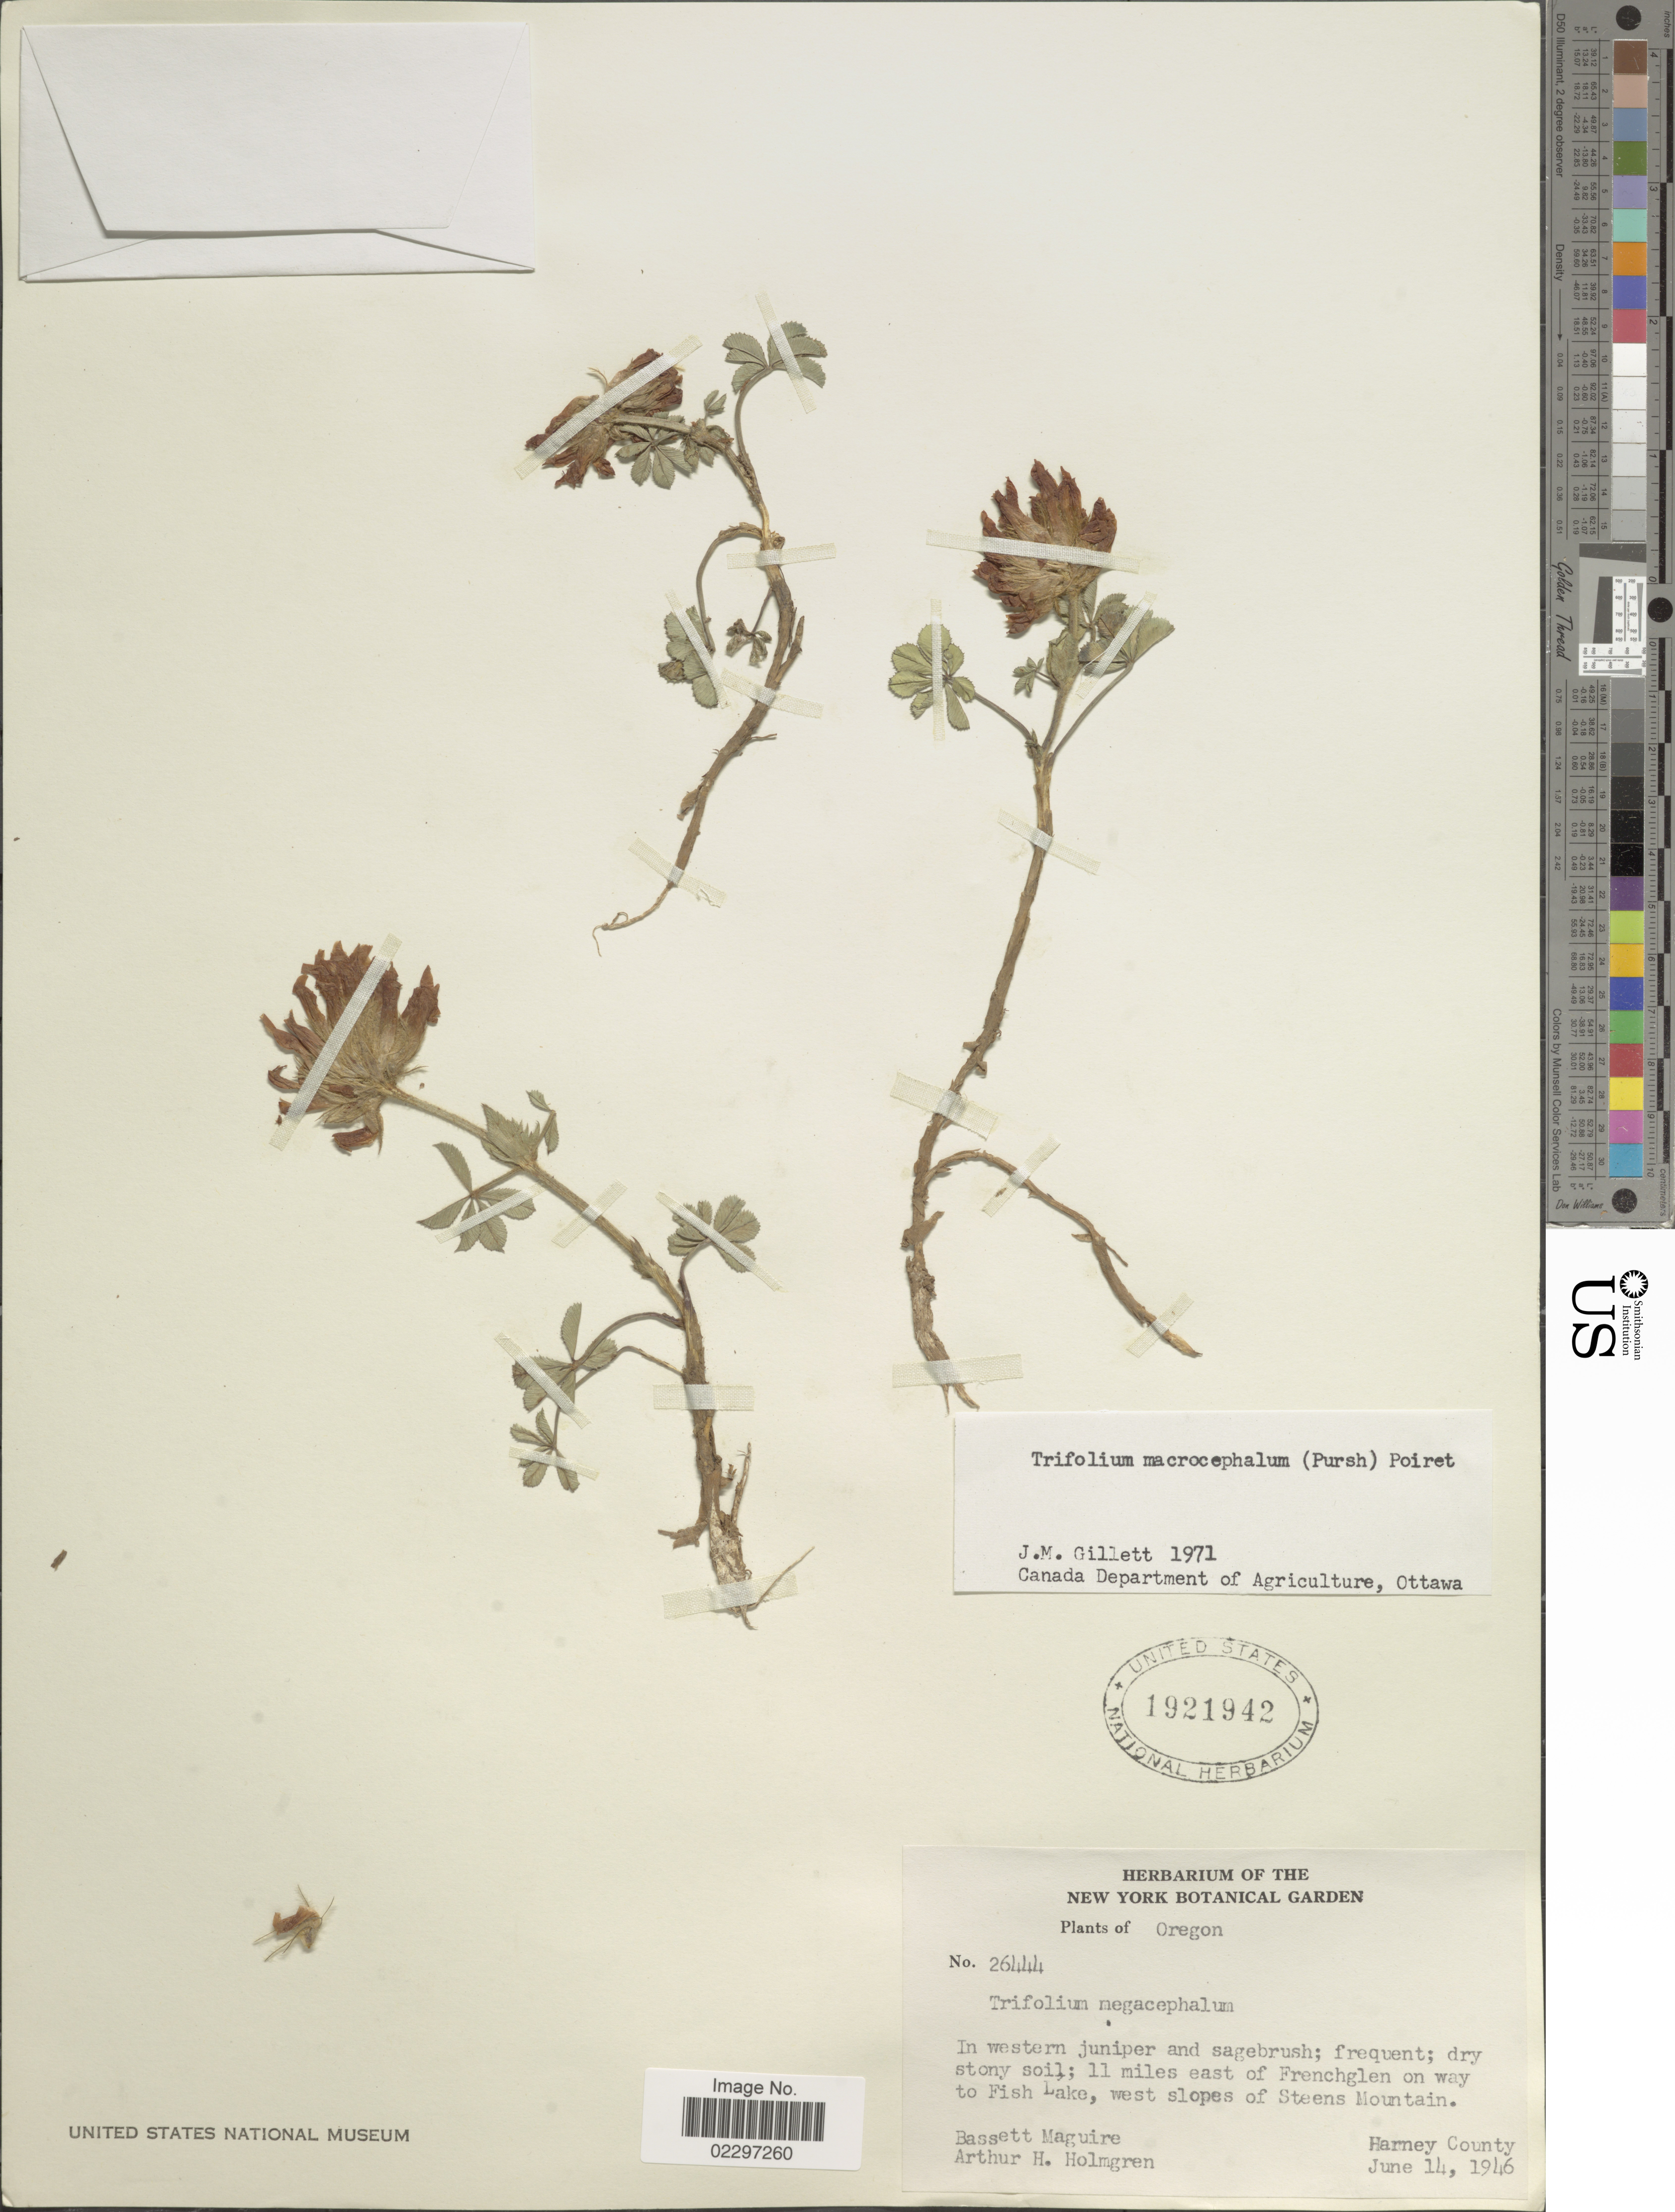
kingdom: Plantae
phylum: Tracheophyta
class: Magnoliopsida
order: Fabales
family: Fabaceae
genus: Trifolium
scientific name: Trifolium macrocephalum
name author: (Pursh) Poir.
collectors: B. Maguire & A. H. Holmgren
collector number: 26444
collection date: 1946-06-14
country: United States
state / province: Oregon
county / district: Harney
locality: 11 miles east of Frenchglen on way to Fish Lake, west slopes of Steens Mountain. Harney County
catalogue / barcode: US 1921942